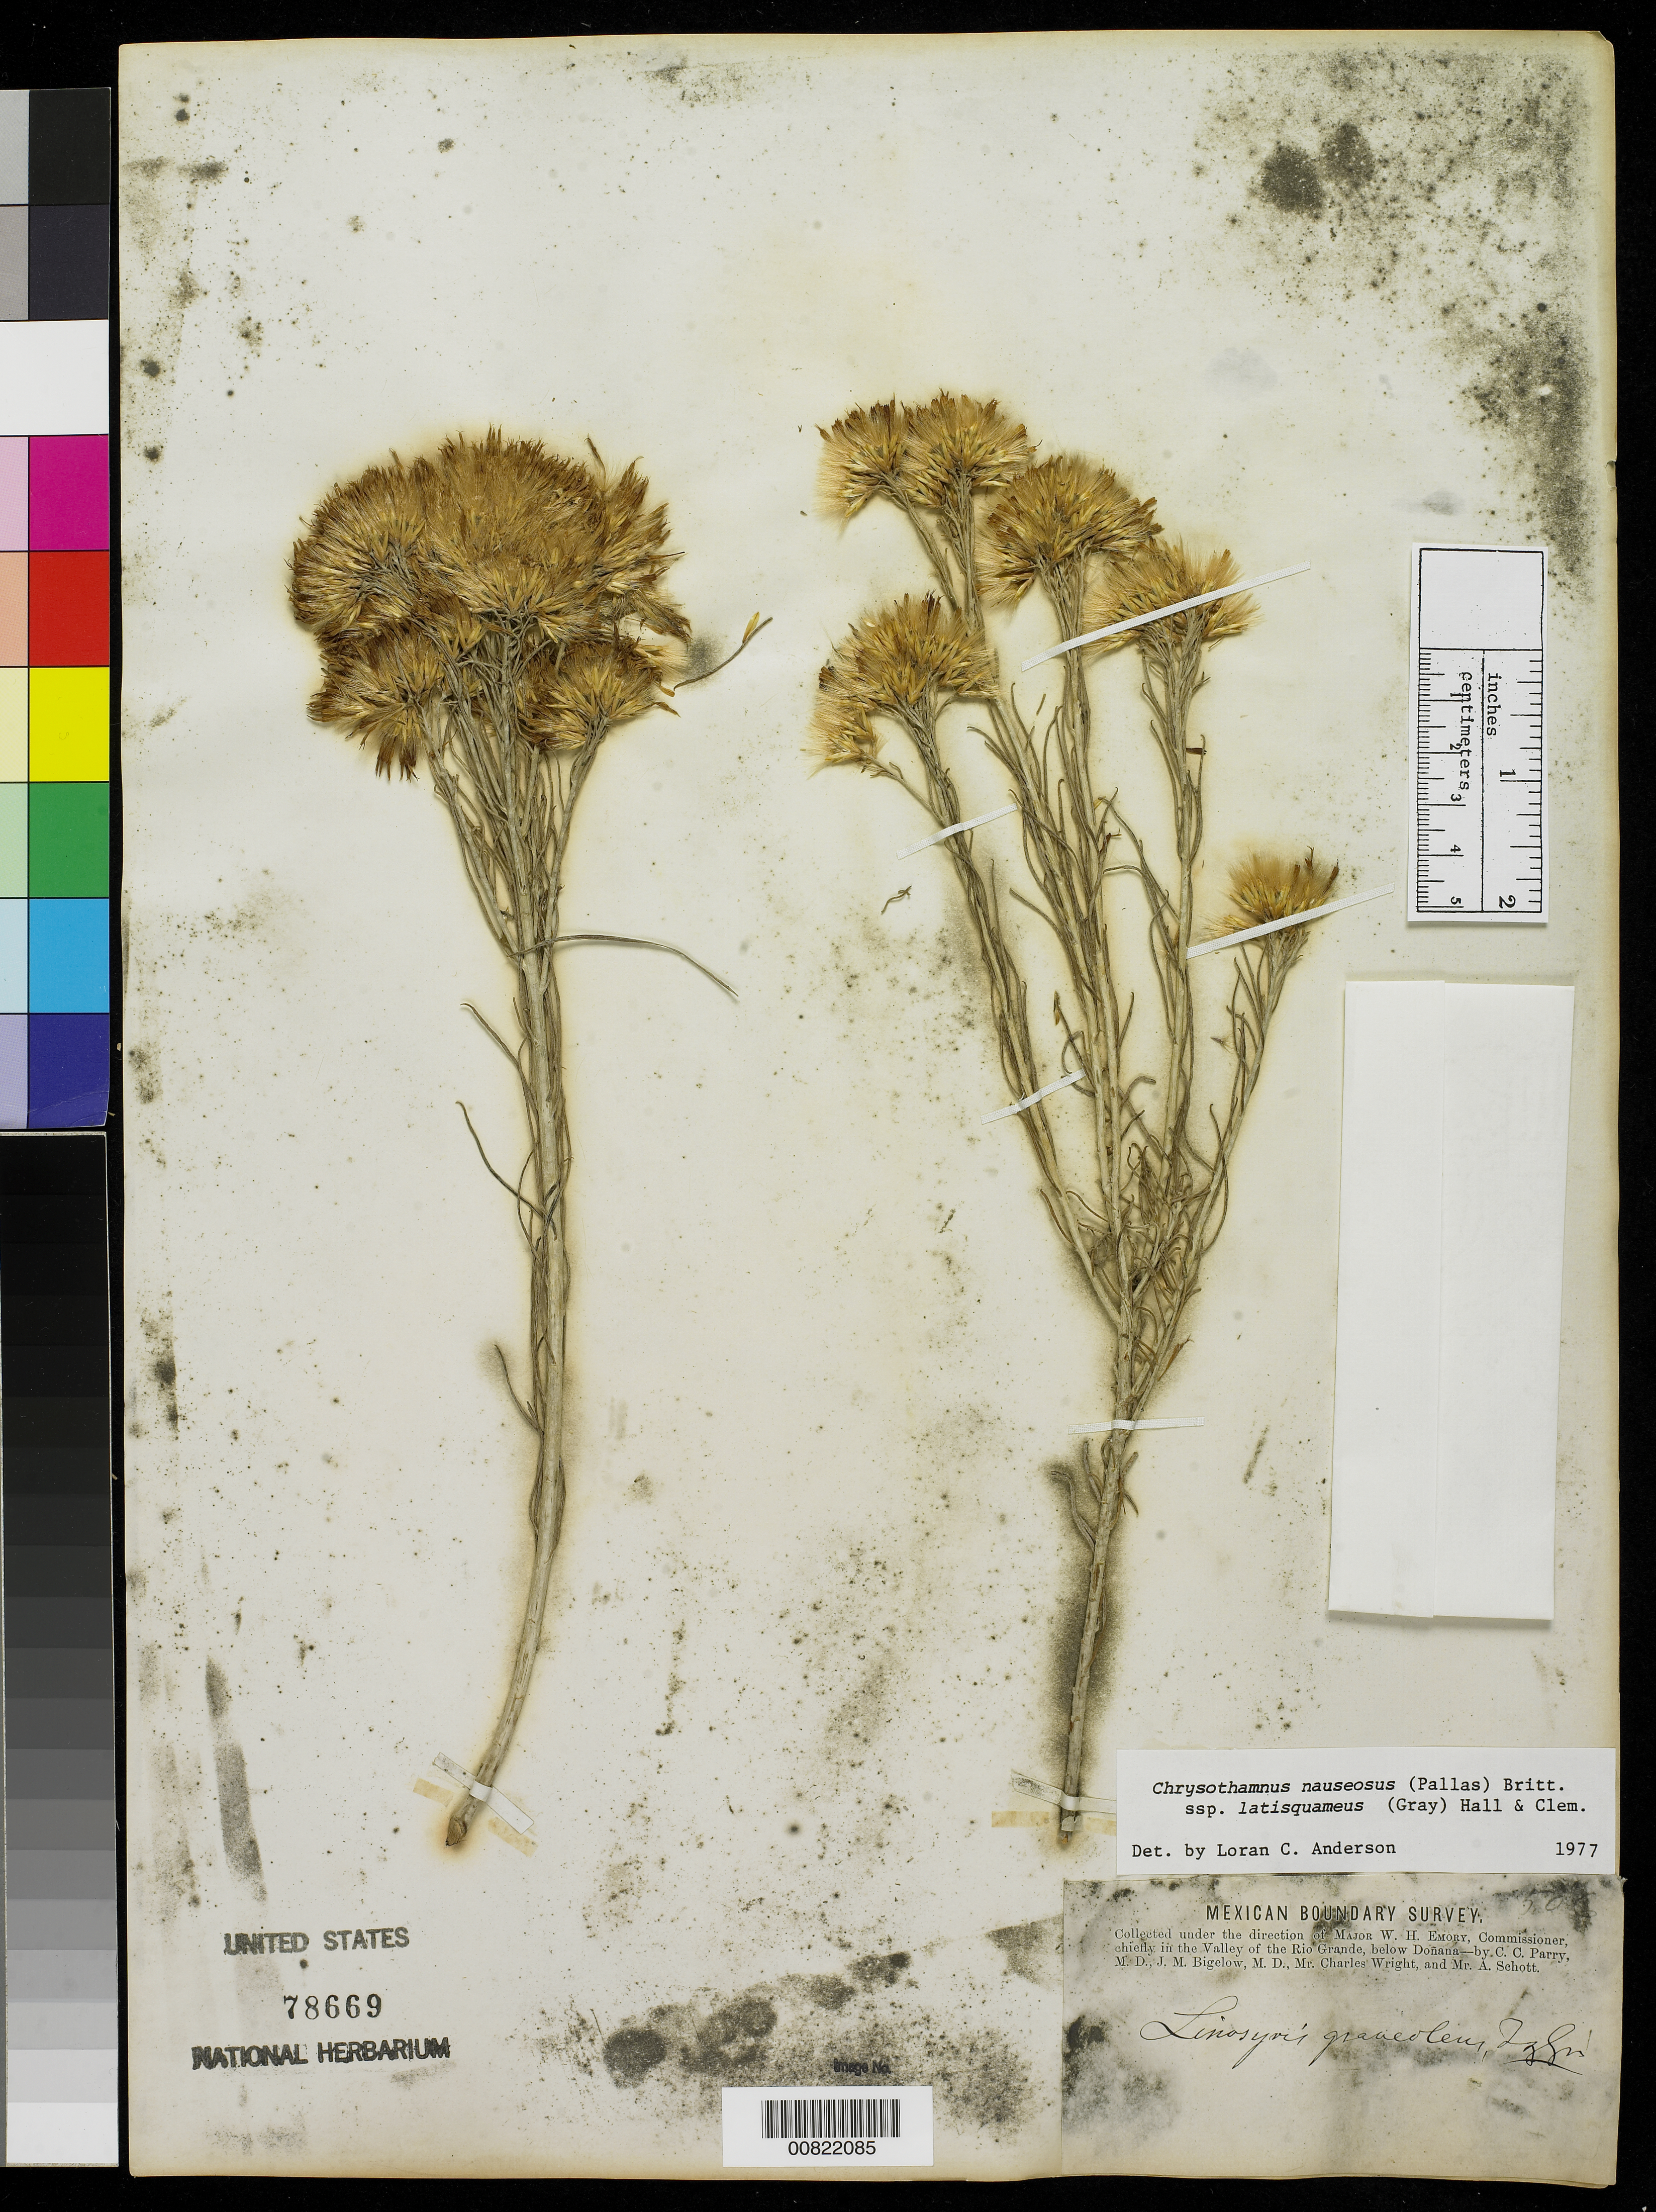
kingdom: Plantae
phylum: Tracheophyta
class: Magnoliopsida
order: Asterales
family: Asteraceae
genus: Ericameria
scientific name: Ericameria nauseosa var. latisquamea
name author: (A. Gray) G.L. Nesom & G.I. Baird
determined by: Urbatsch, Lowell E., Curator (LSU), Louisiana State University (UNITED STATES)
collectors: C. C. Parry, J. M. Bigelow, C. Wright & A. C. V. Schott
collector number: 506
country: United States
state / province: New Mexico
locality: Valley of the Rio Grande, below Doñana, New Mexico.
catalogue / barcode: US 78669